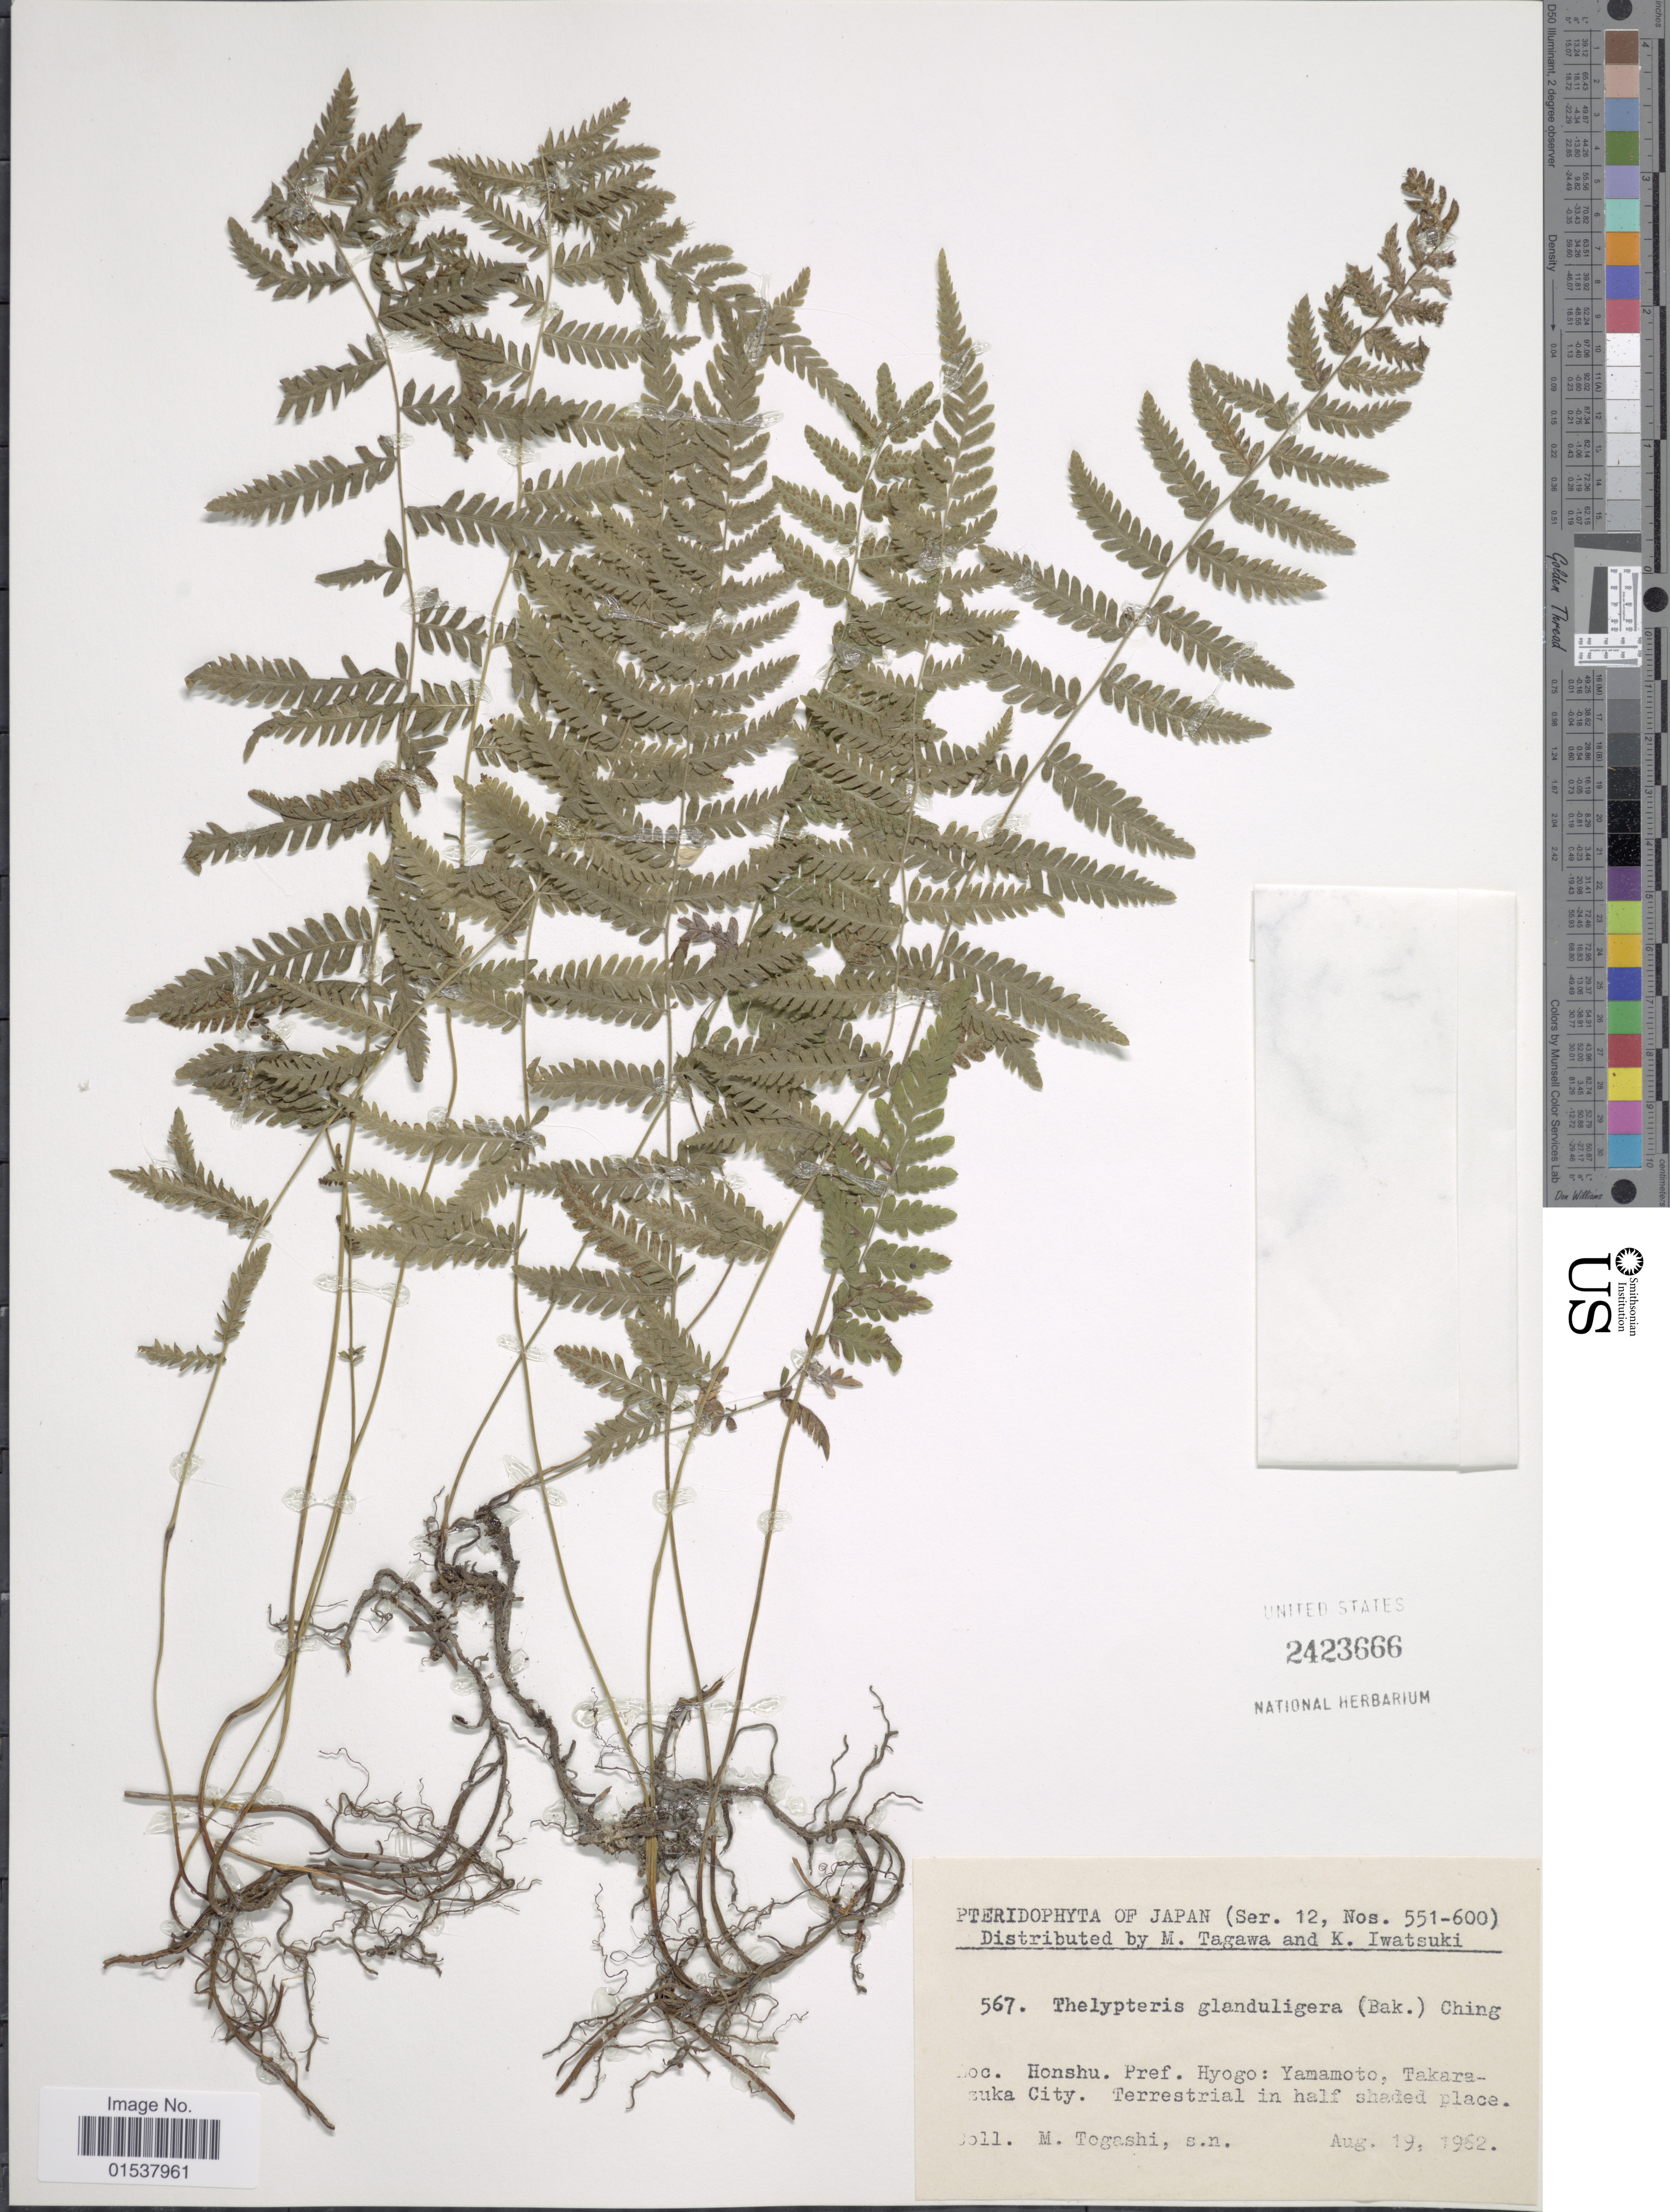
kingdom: Plantae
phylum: Tracheophyta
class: Polypodiopsida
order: Polypodiales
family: Thelypteridaceae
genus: Parathelypteris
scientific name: Parathelypteris glanduligera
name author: (Kunze) Ching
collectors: M. Togashi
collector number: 567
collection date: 1962-08-19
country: Japan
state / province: Hyogo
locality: Honshu. Pref. Hyogo; Yamamoto, Takarazuka City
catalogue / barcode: US 2423666